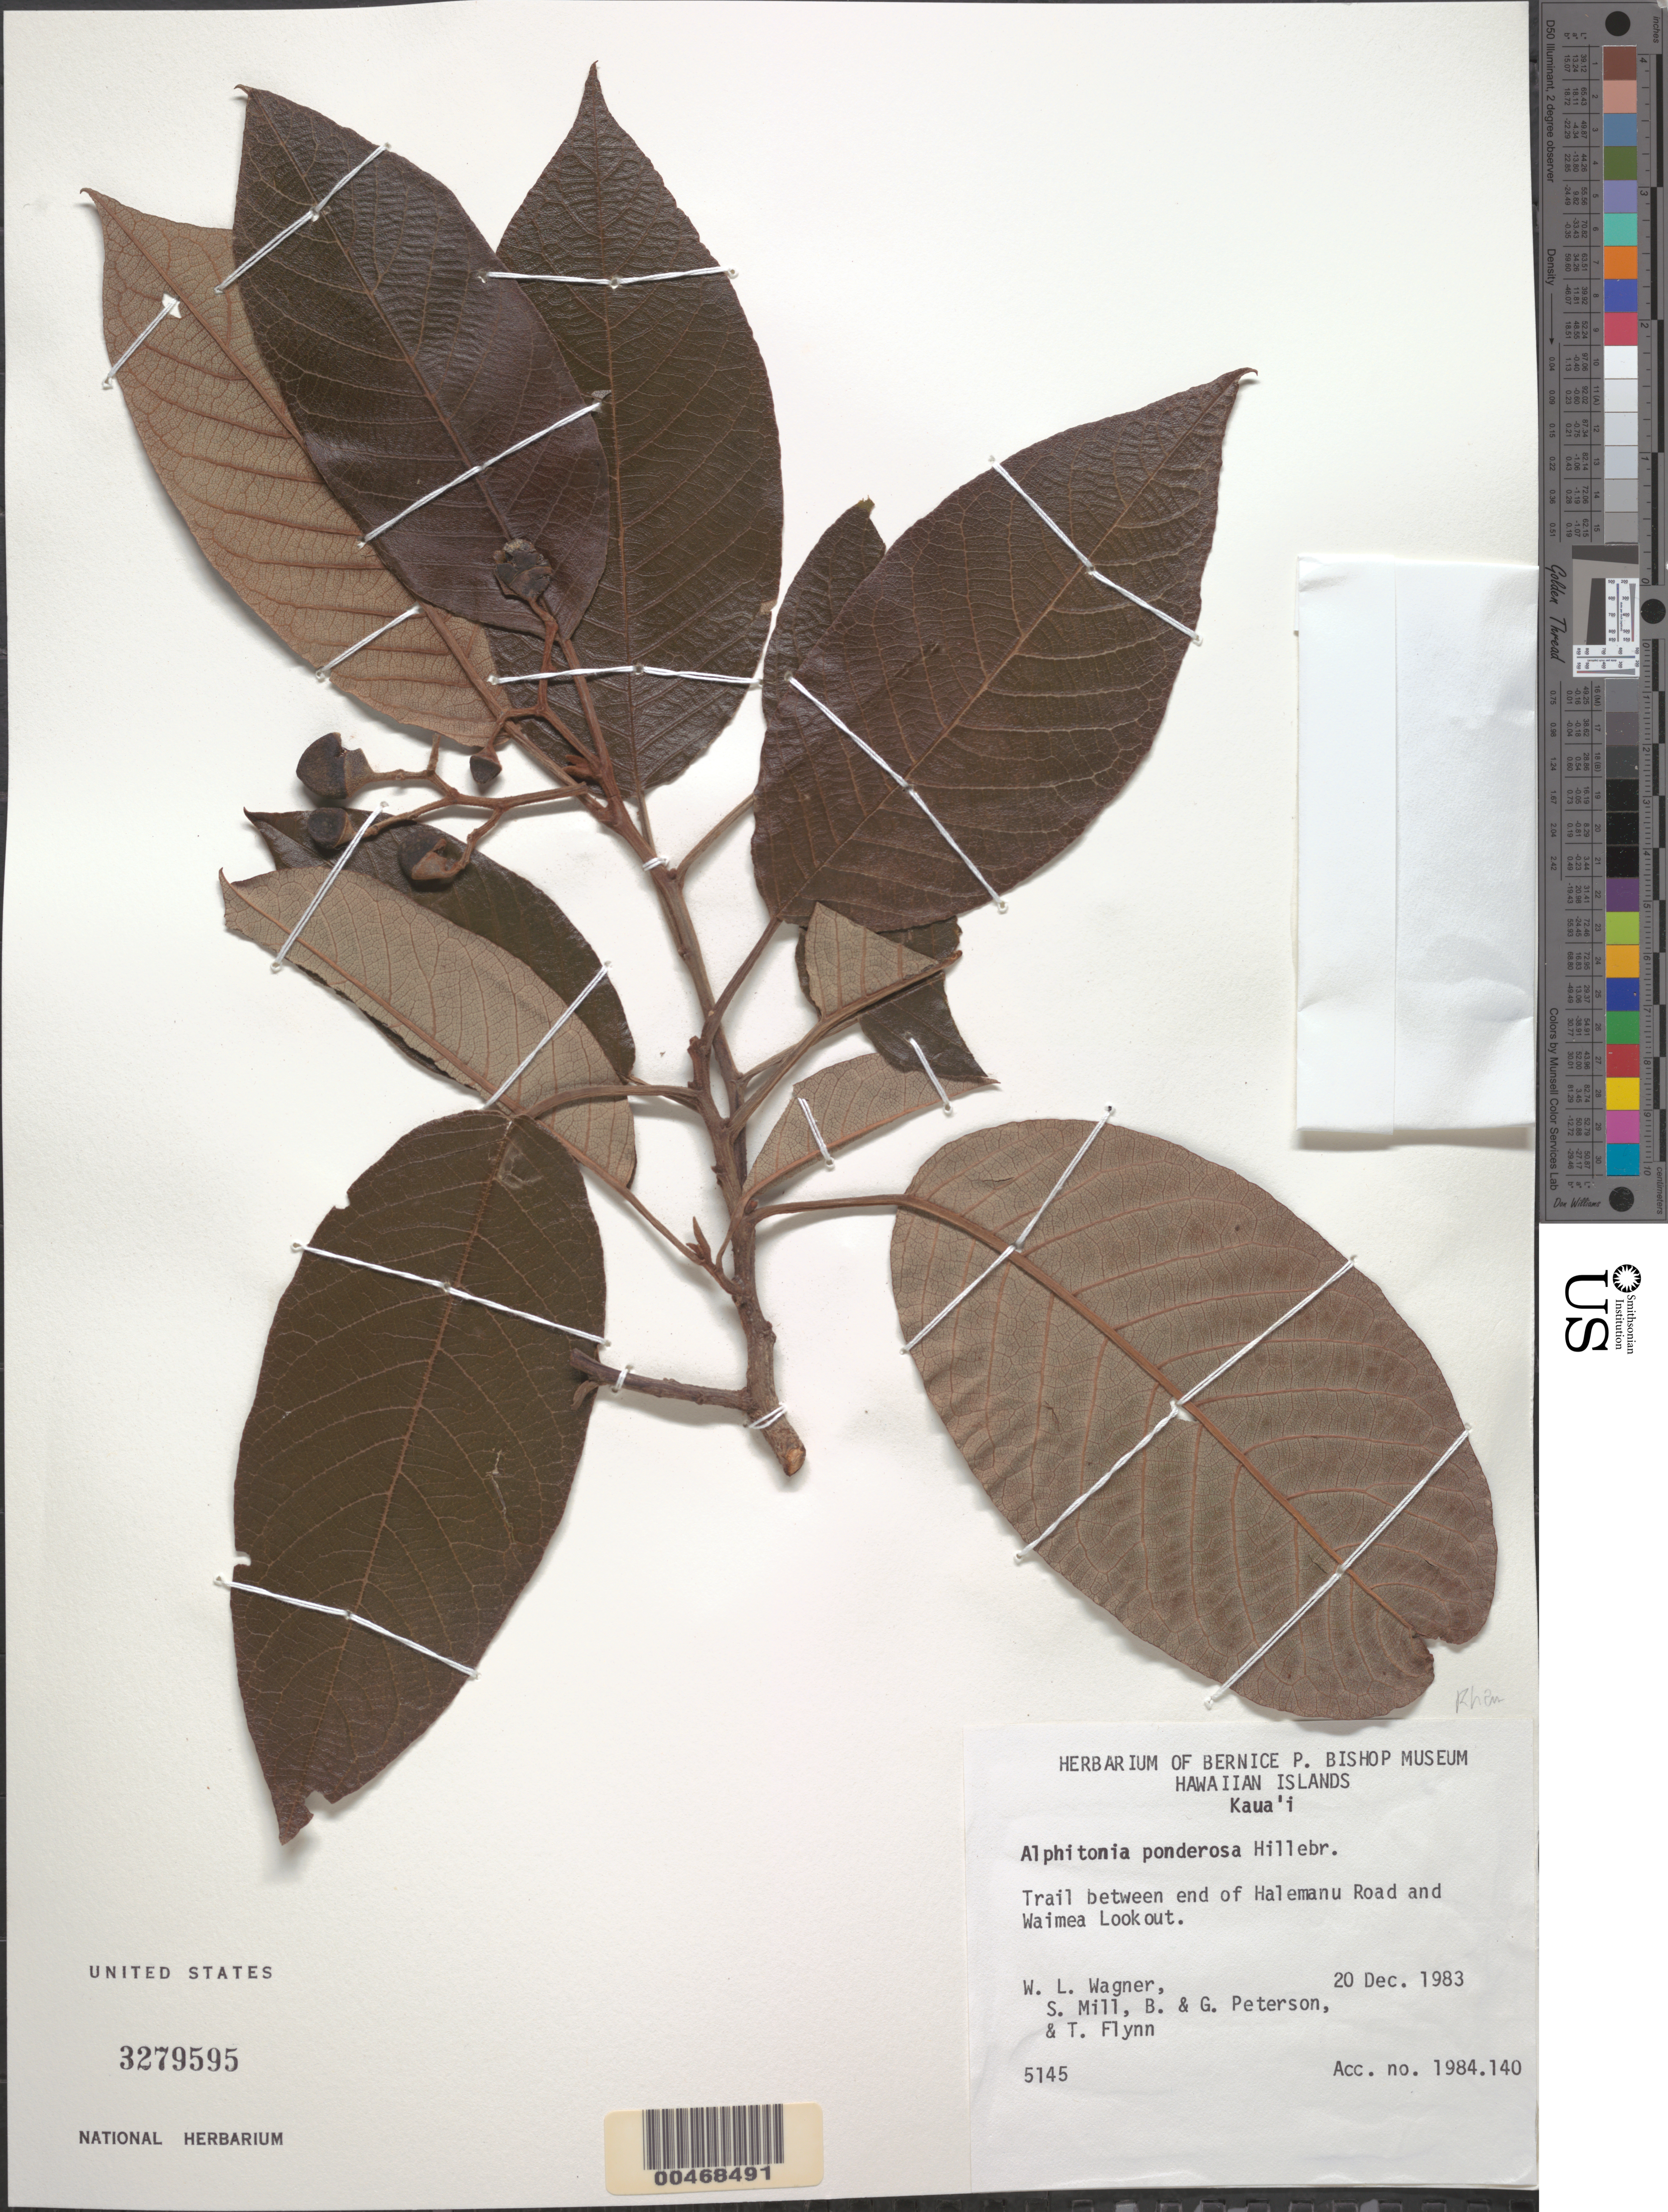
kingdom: Plantae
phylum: Tracheophyta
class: Magnoliopsida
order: Rosales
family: Rhamnaceae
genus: Alphitonia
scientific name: Alphitonia ponderosa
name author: Hillebr.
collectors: W. L. Wagner, S. W. Miller, B. Peterson, G. Peterson & T. W. Flynn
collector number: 5145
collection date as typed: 20 Dec 1983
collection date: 1983-12-20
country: United States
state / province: Hawaii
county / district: Kauai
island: Kaua'i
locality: Trail between end of Halemanu Rd. and Waimea Lookout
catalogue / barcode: US 3279595